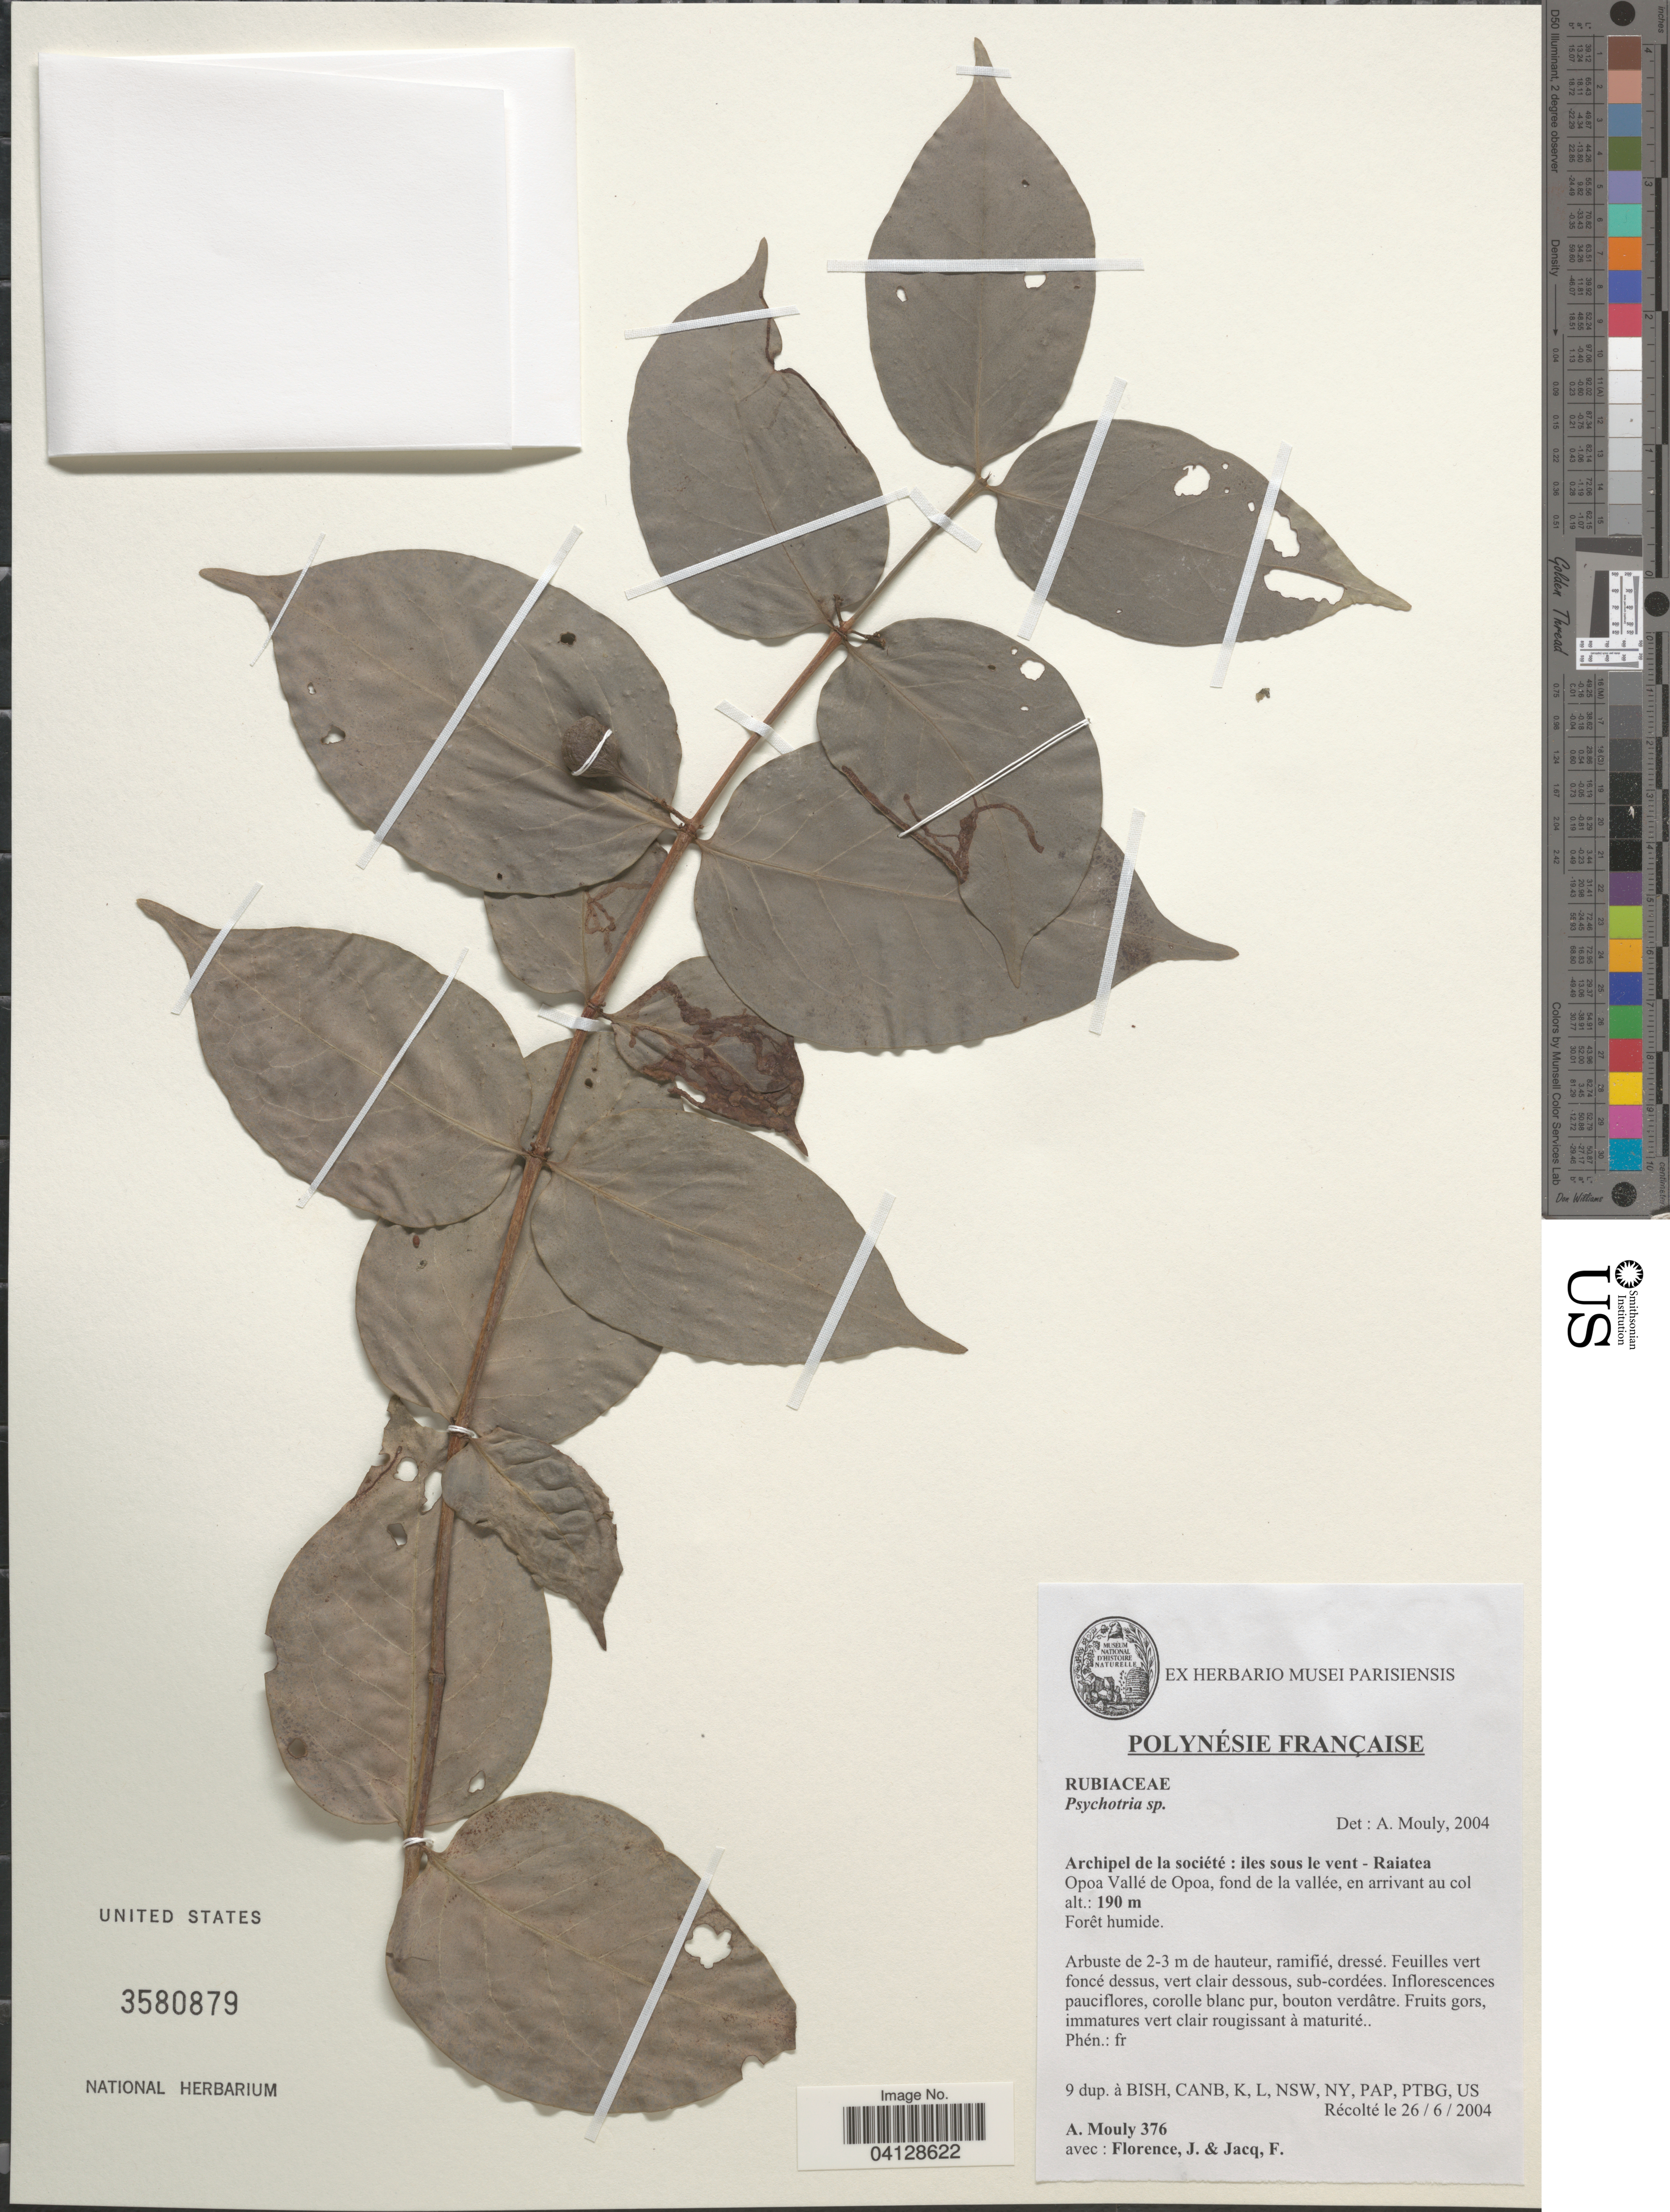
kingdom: Plantae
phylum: Tracheophyta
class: Magnoliopsida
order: Gentianales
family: Rubiaceae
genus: Psychotria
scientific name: Psychotria sp.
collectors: A. Mouly, J. Florence & F. Jacq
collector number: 376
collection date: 2004-06-26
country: French Polynesia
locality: Polynésie Française. Archipel de la société: iles sous le vent - Raiatea. Opoa Vallé de Opoa, fond de la vallée, en arrivant au col.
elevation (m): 190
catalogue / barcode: US 3580879